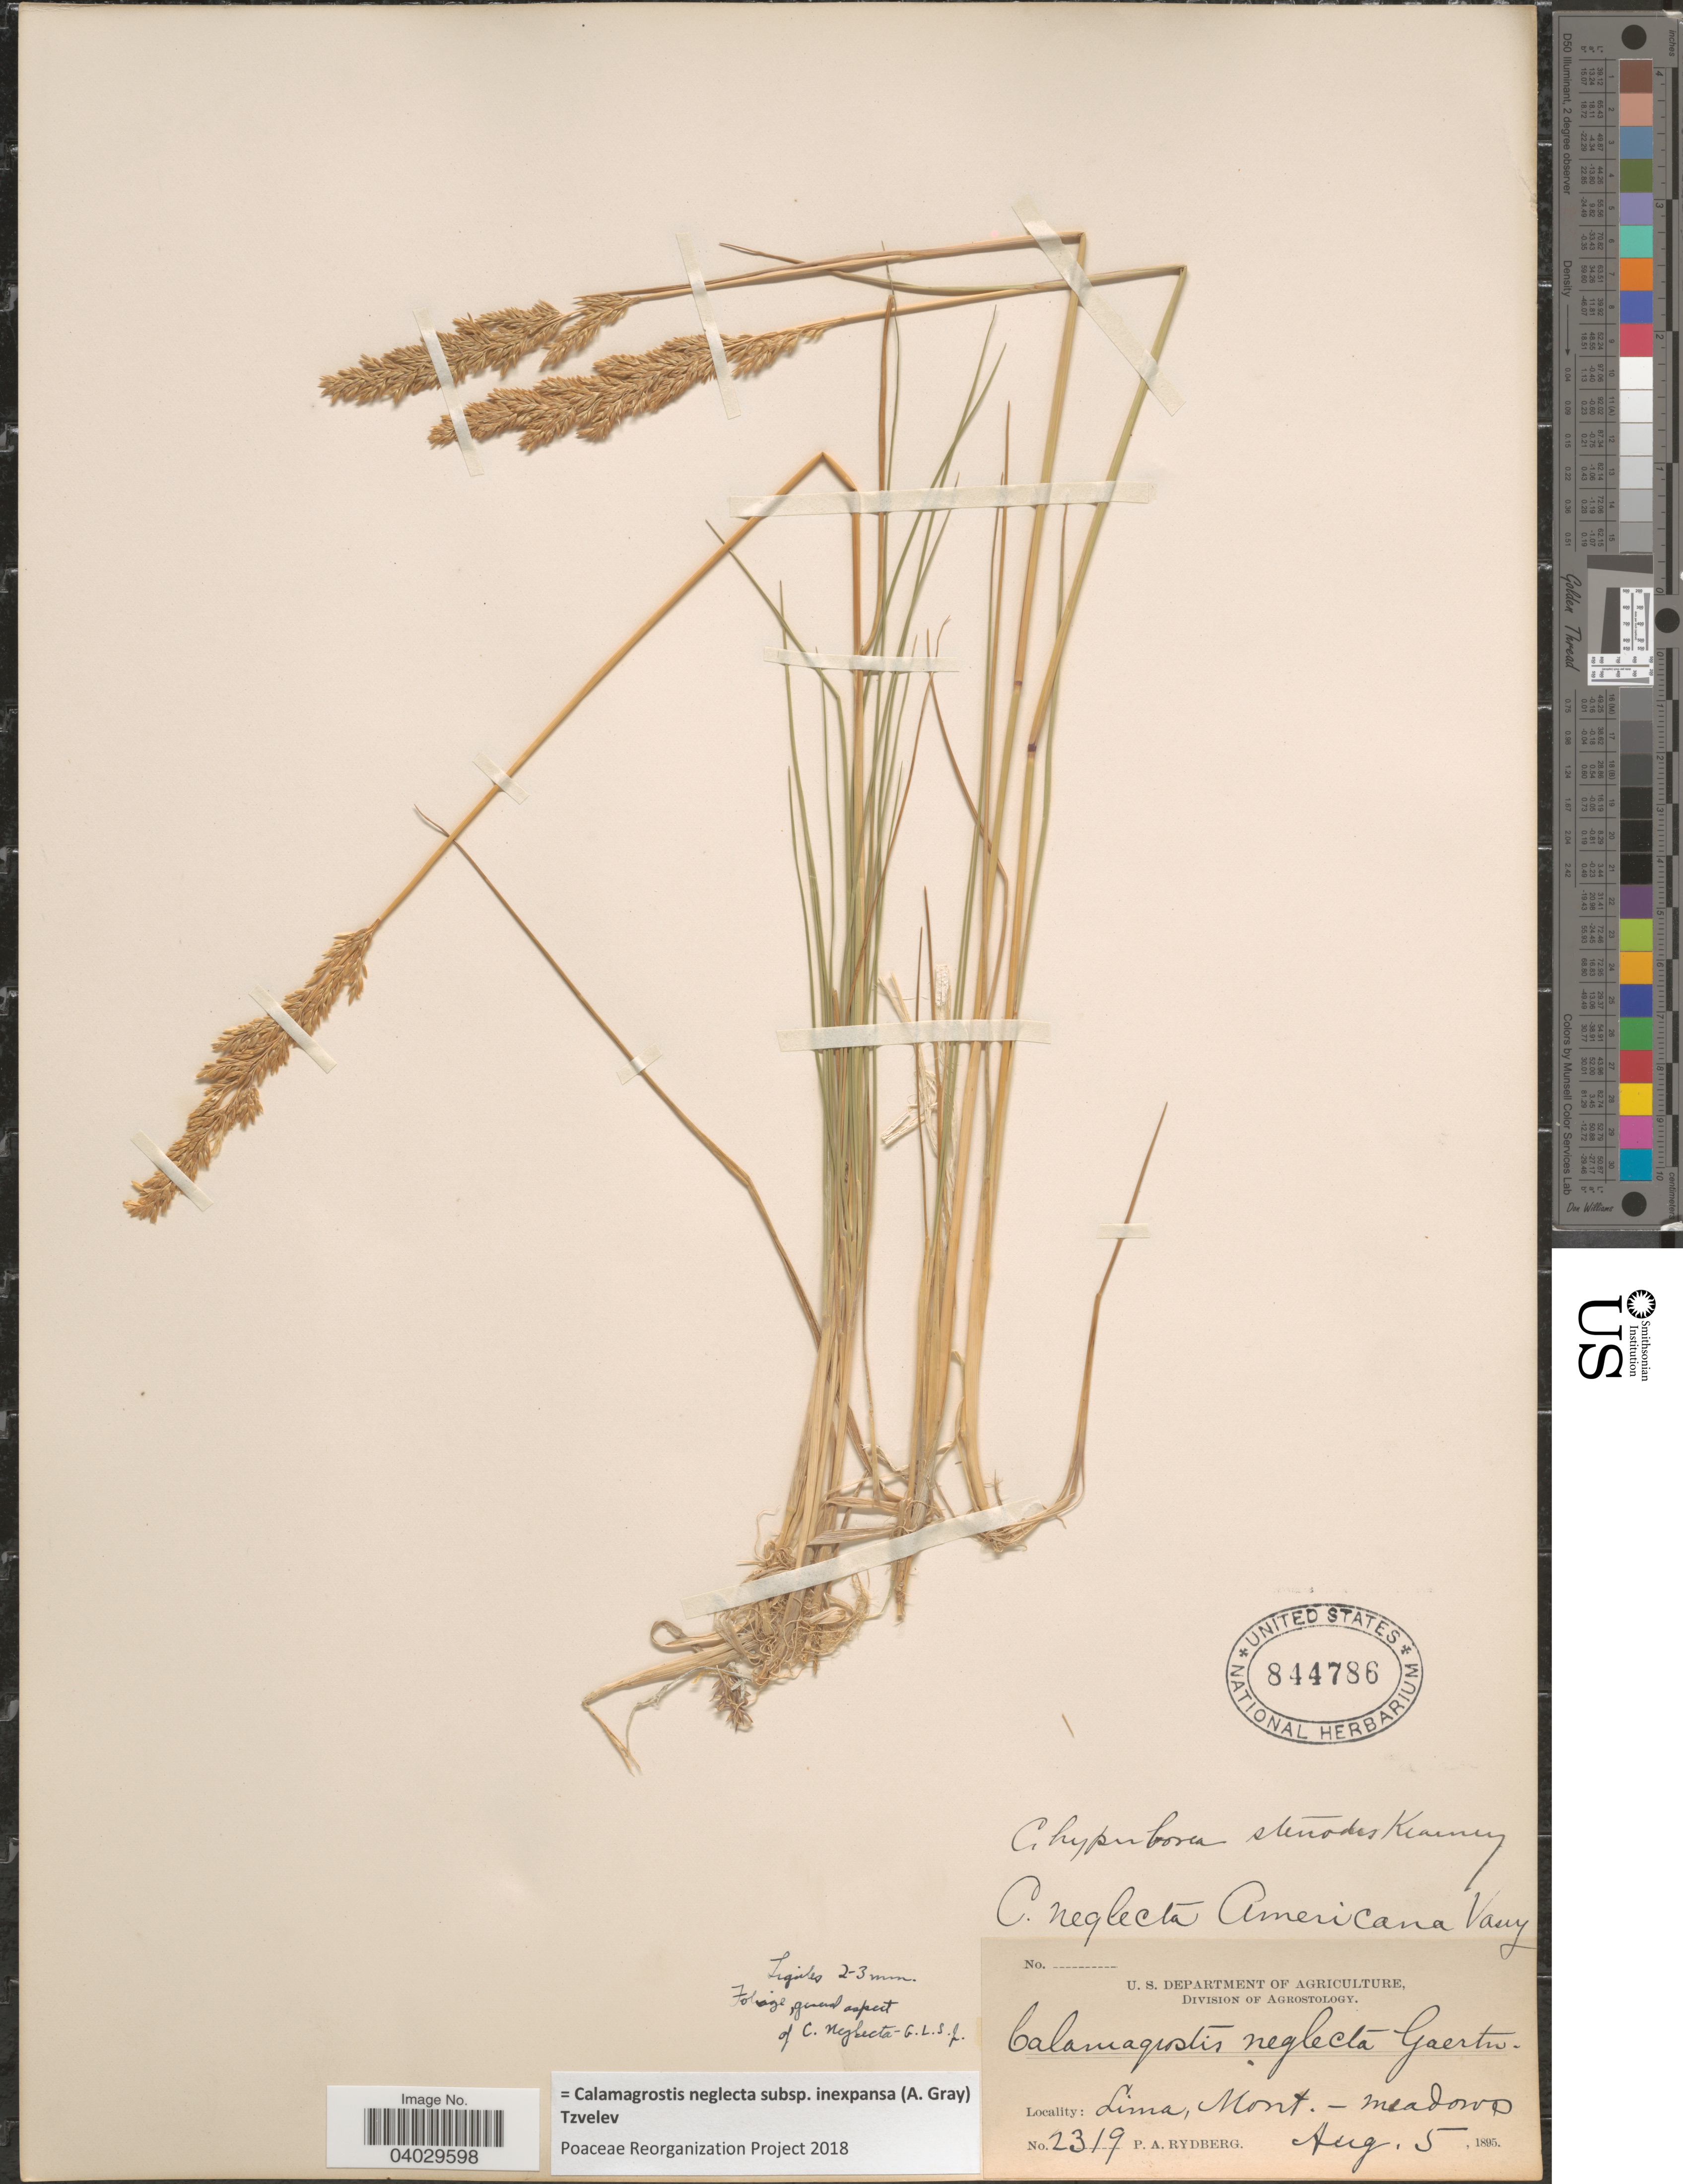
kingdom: Plantae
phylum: Tracheophyta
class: Liliopsida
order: Poales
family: Poaceae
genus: Calamagrostis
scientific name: Calamagrostis neglecta subsp. inexpansa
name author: (A. Gray) Tzvelev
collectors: P. A. Rydberg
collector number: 2319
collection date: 1895-08-05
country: United States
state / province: Montana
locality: Lima.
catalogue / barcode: US 844786